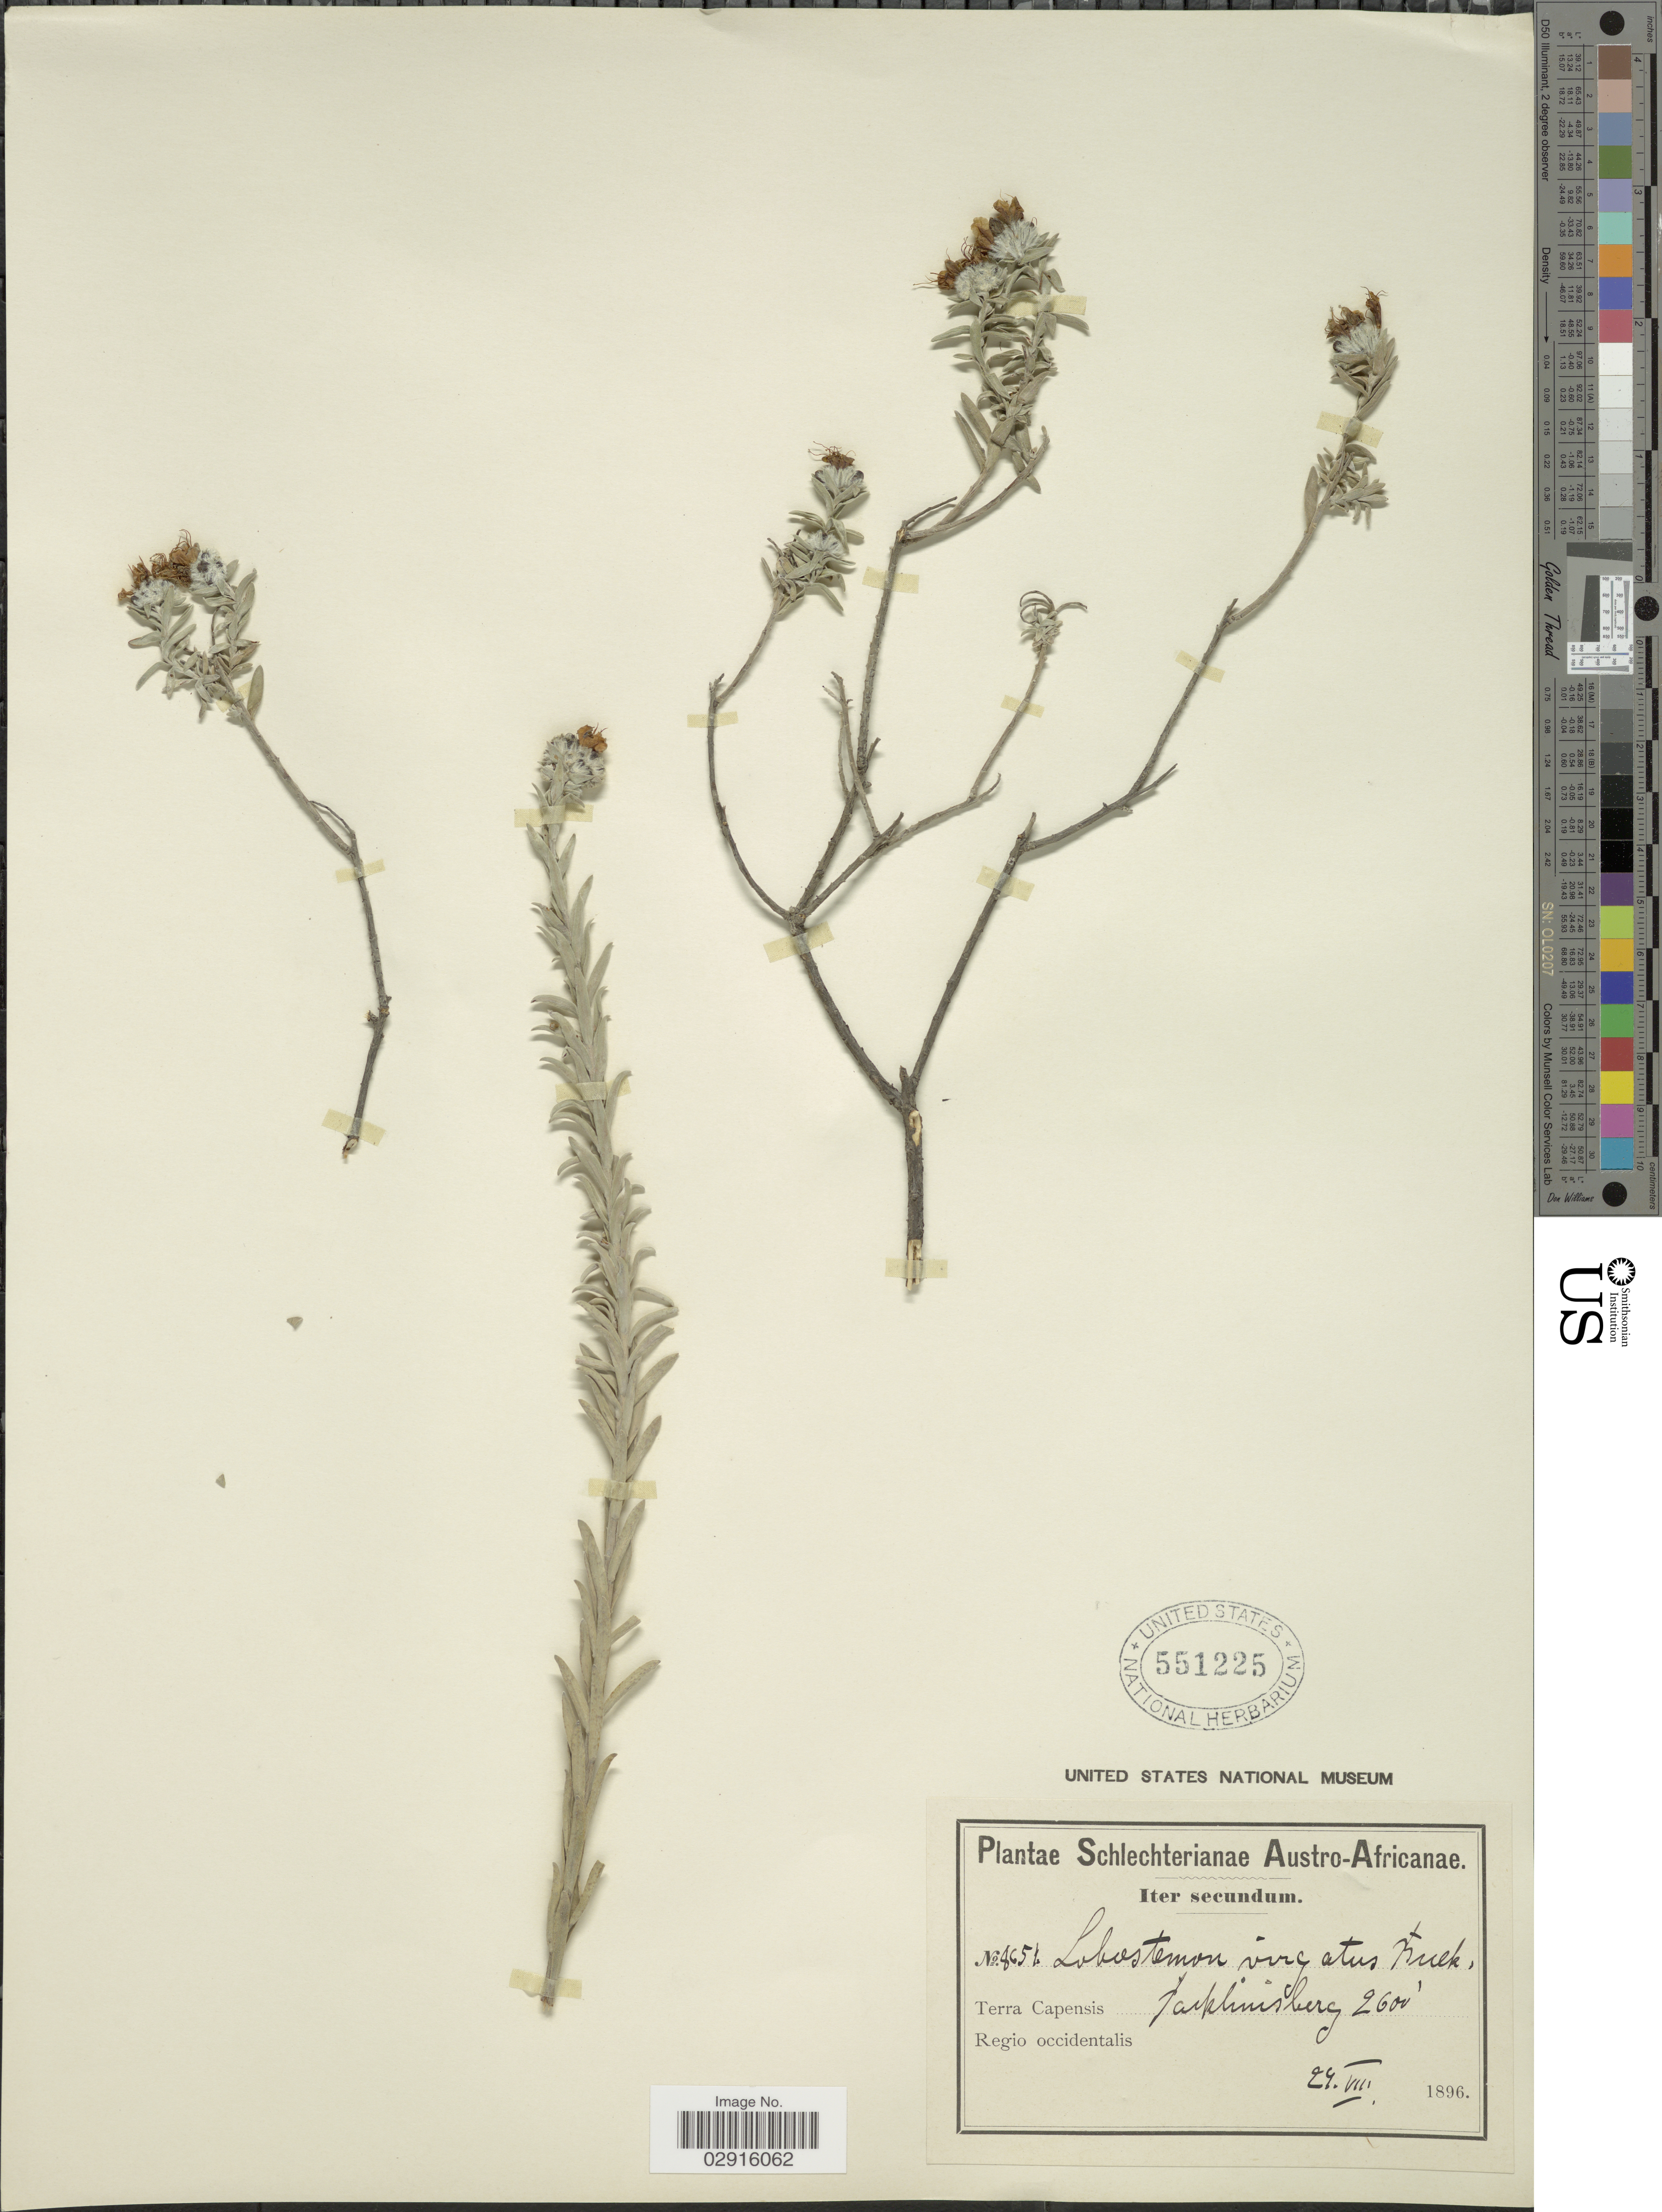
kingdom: Plantae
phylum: Tracheophyta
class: Magnoliopsida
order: Boraginales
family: Boraginaceae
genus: Lobostemon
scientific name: Lobostemon virgatus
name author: H. Buek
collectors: Schlechter, --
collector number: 8652*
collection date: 1896-08-29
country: South Africa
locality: Austro-Africanae. Terra Capensis Regio occidentalis. Pakhuisberg.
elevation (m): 792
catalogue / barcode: US 551225